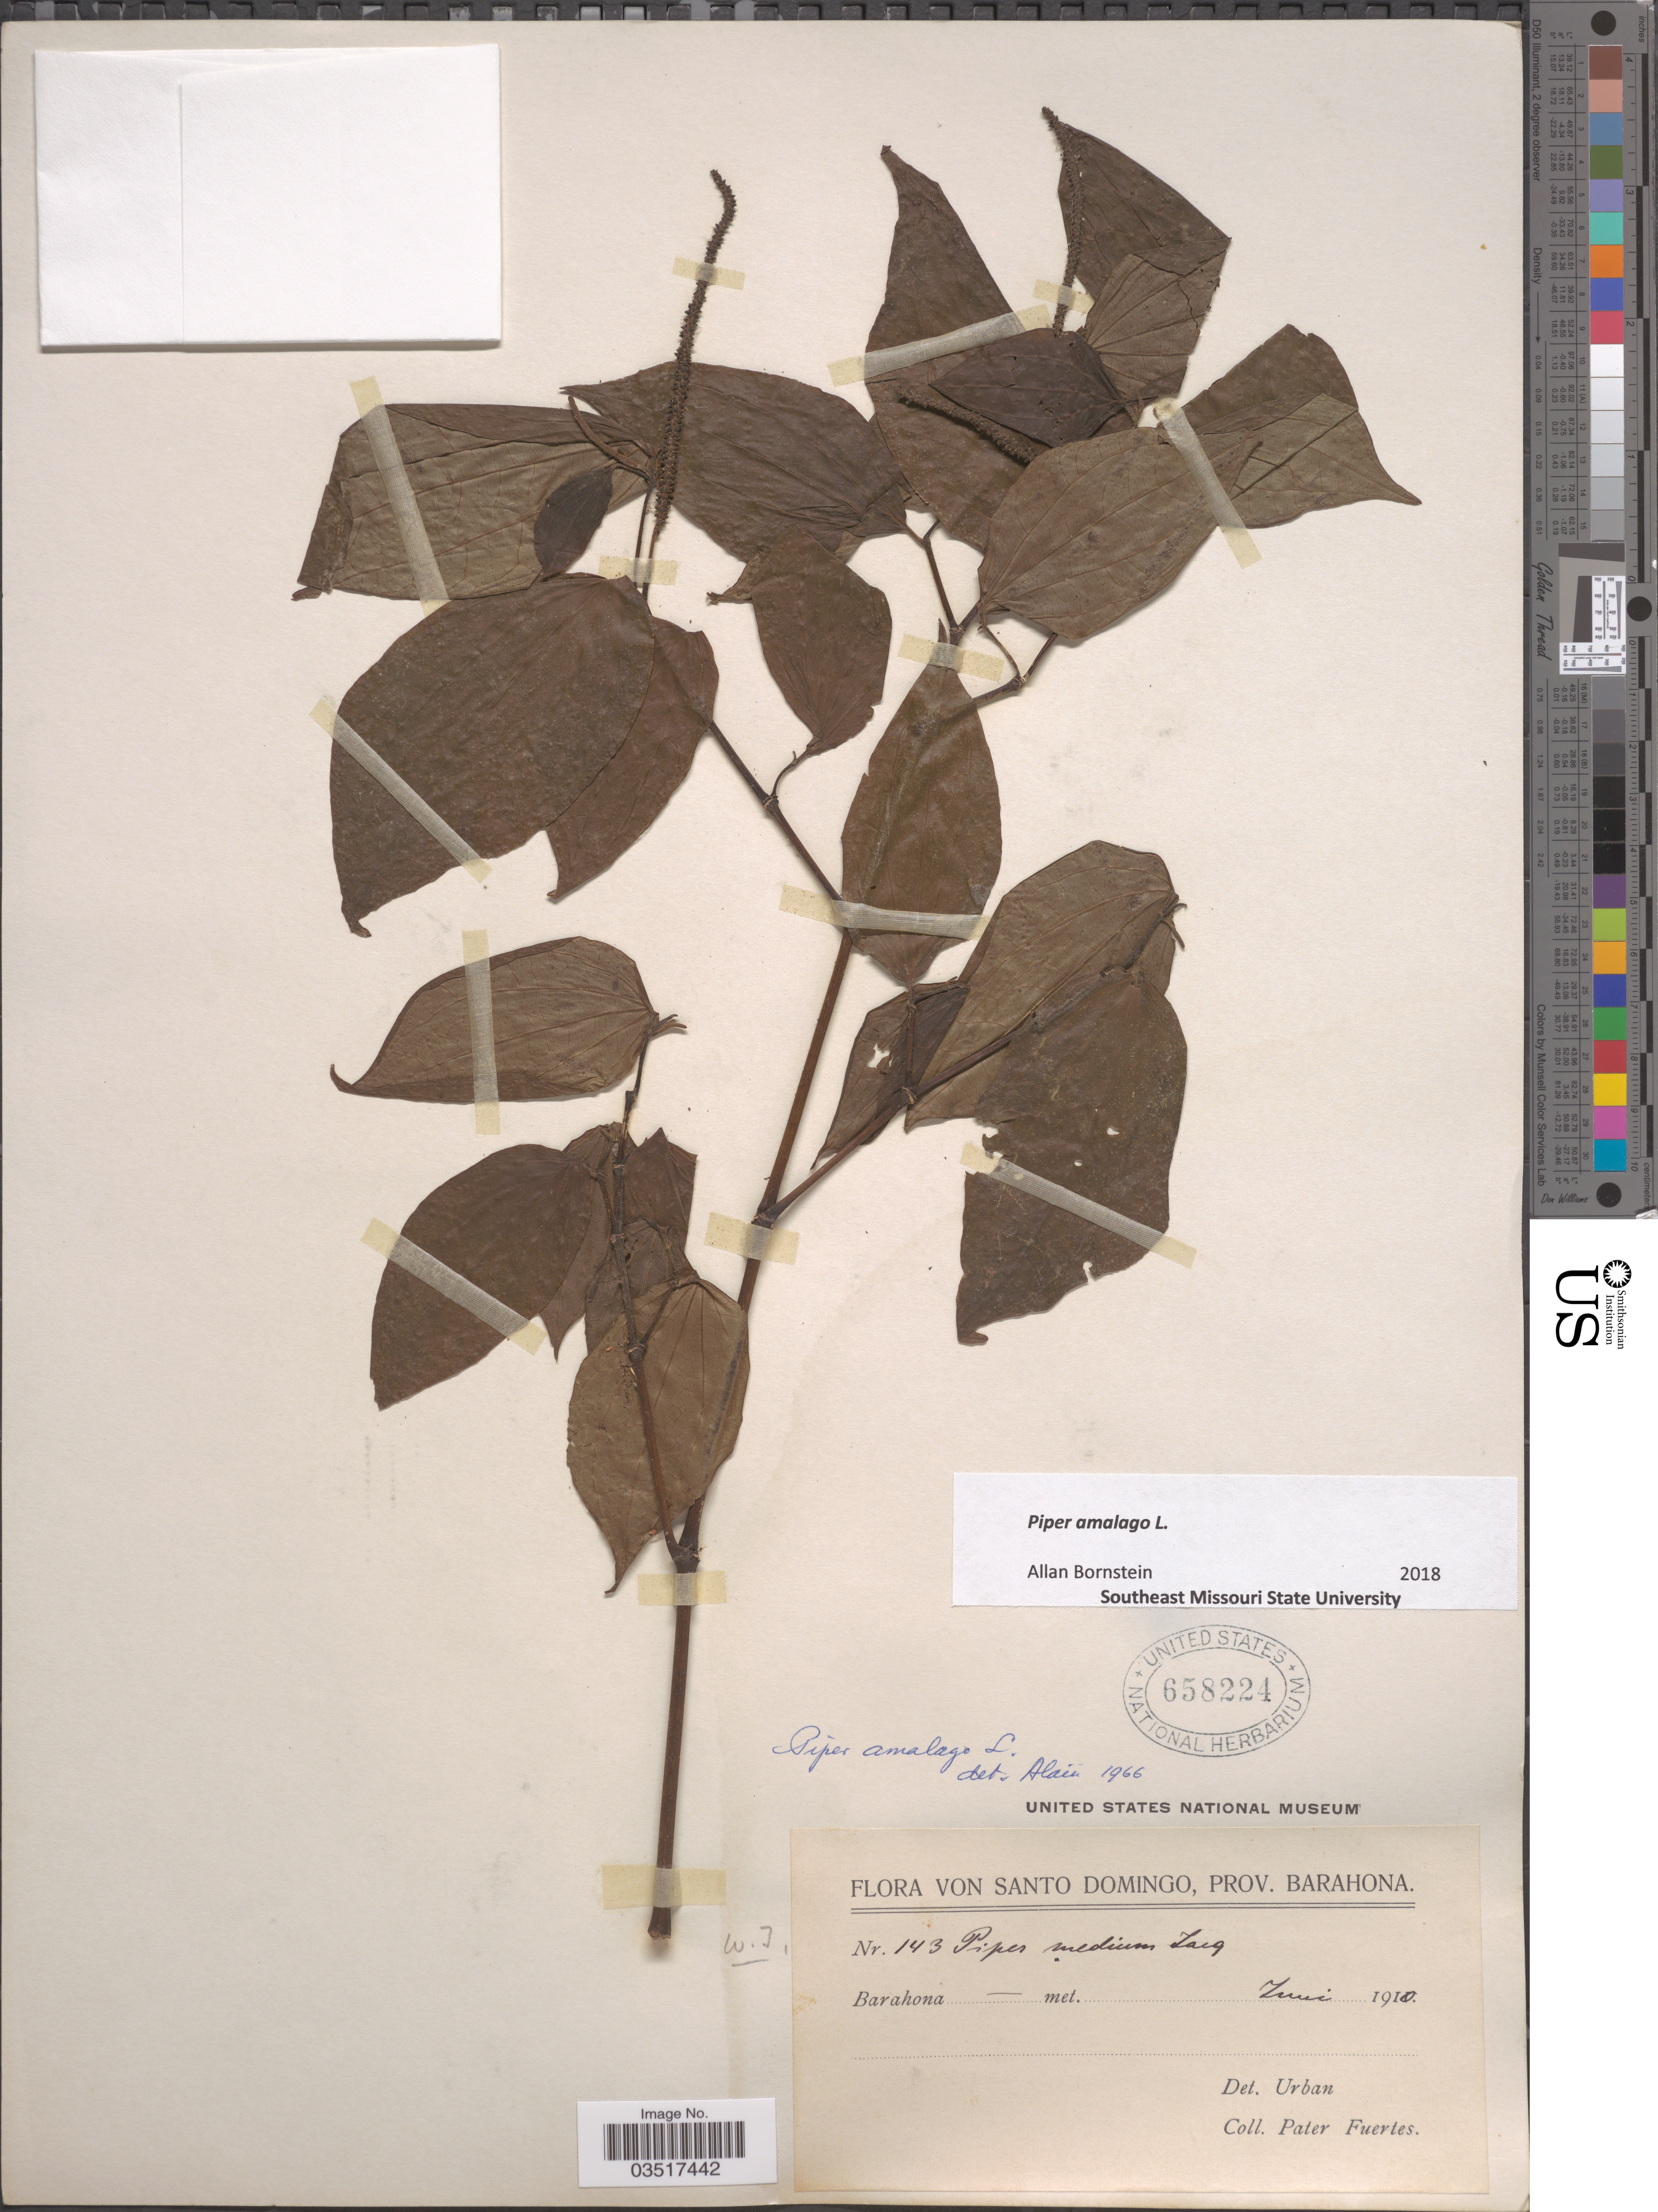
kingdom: Plantae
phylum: Tracheophyta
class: Magnoliopsida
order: Piperales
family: Piperaceae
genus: Piper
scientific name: Piper amalago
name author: L.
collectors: M. D. Fuertes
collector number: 143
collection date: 1910-06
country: Dominican Republic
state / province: Barahona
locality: Santo Domingo. Barahona.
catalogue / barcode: US 658224